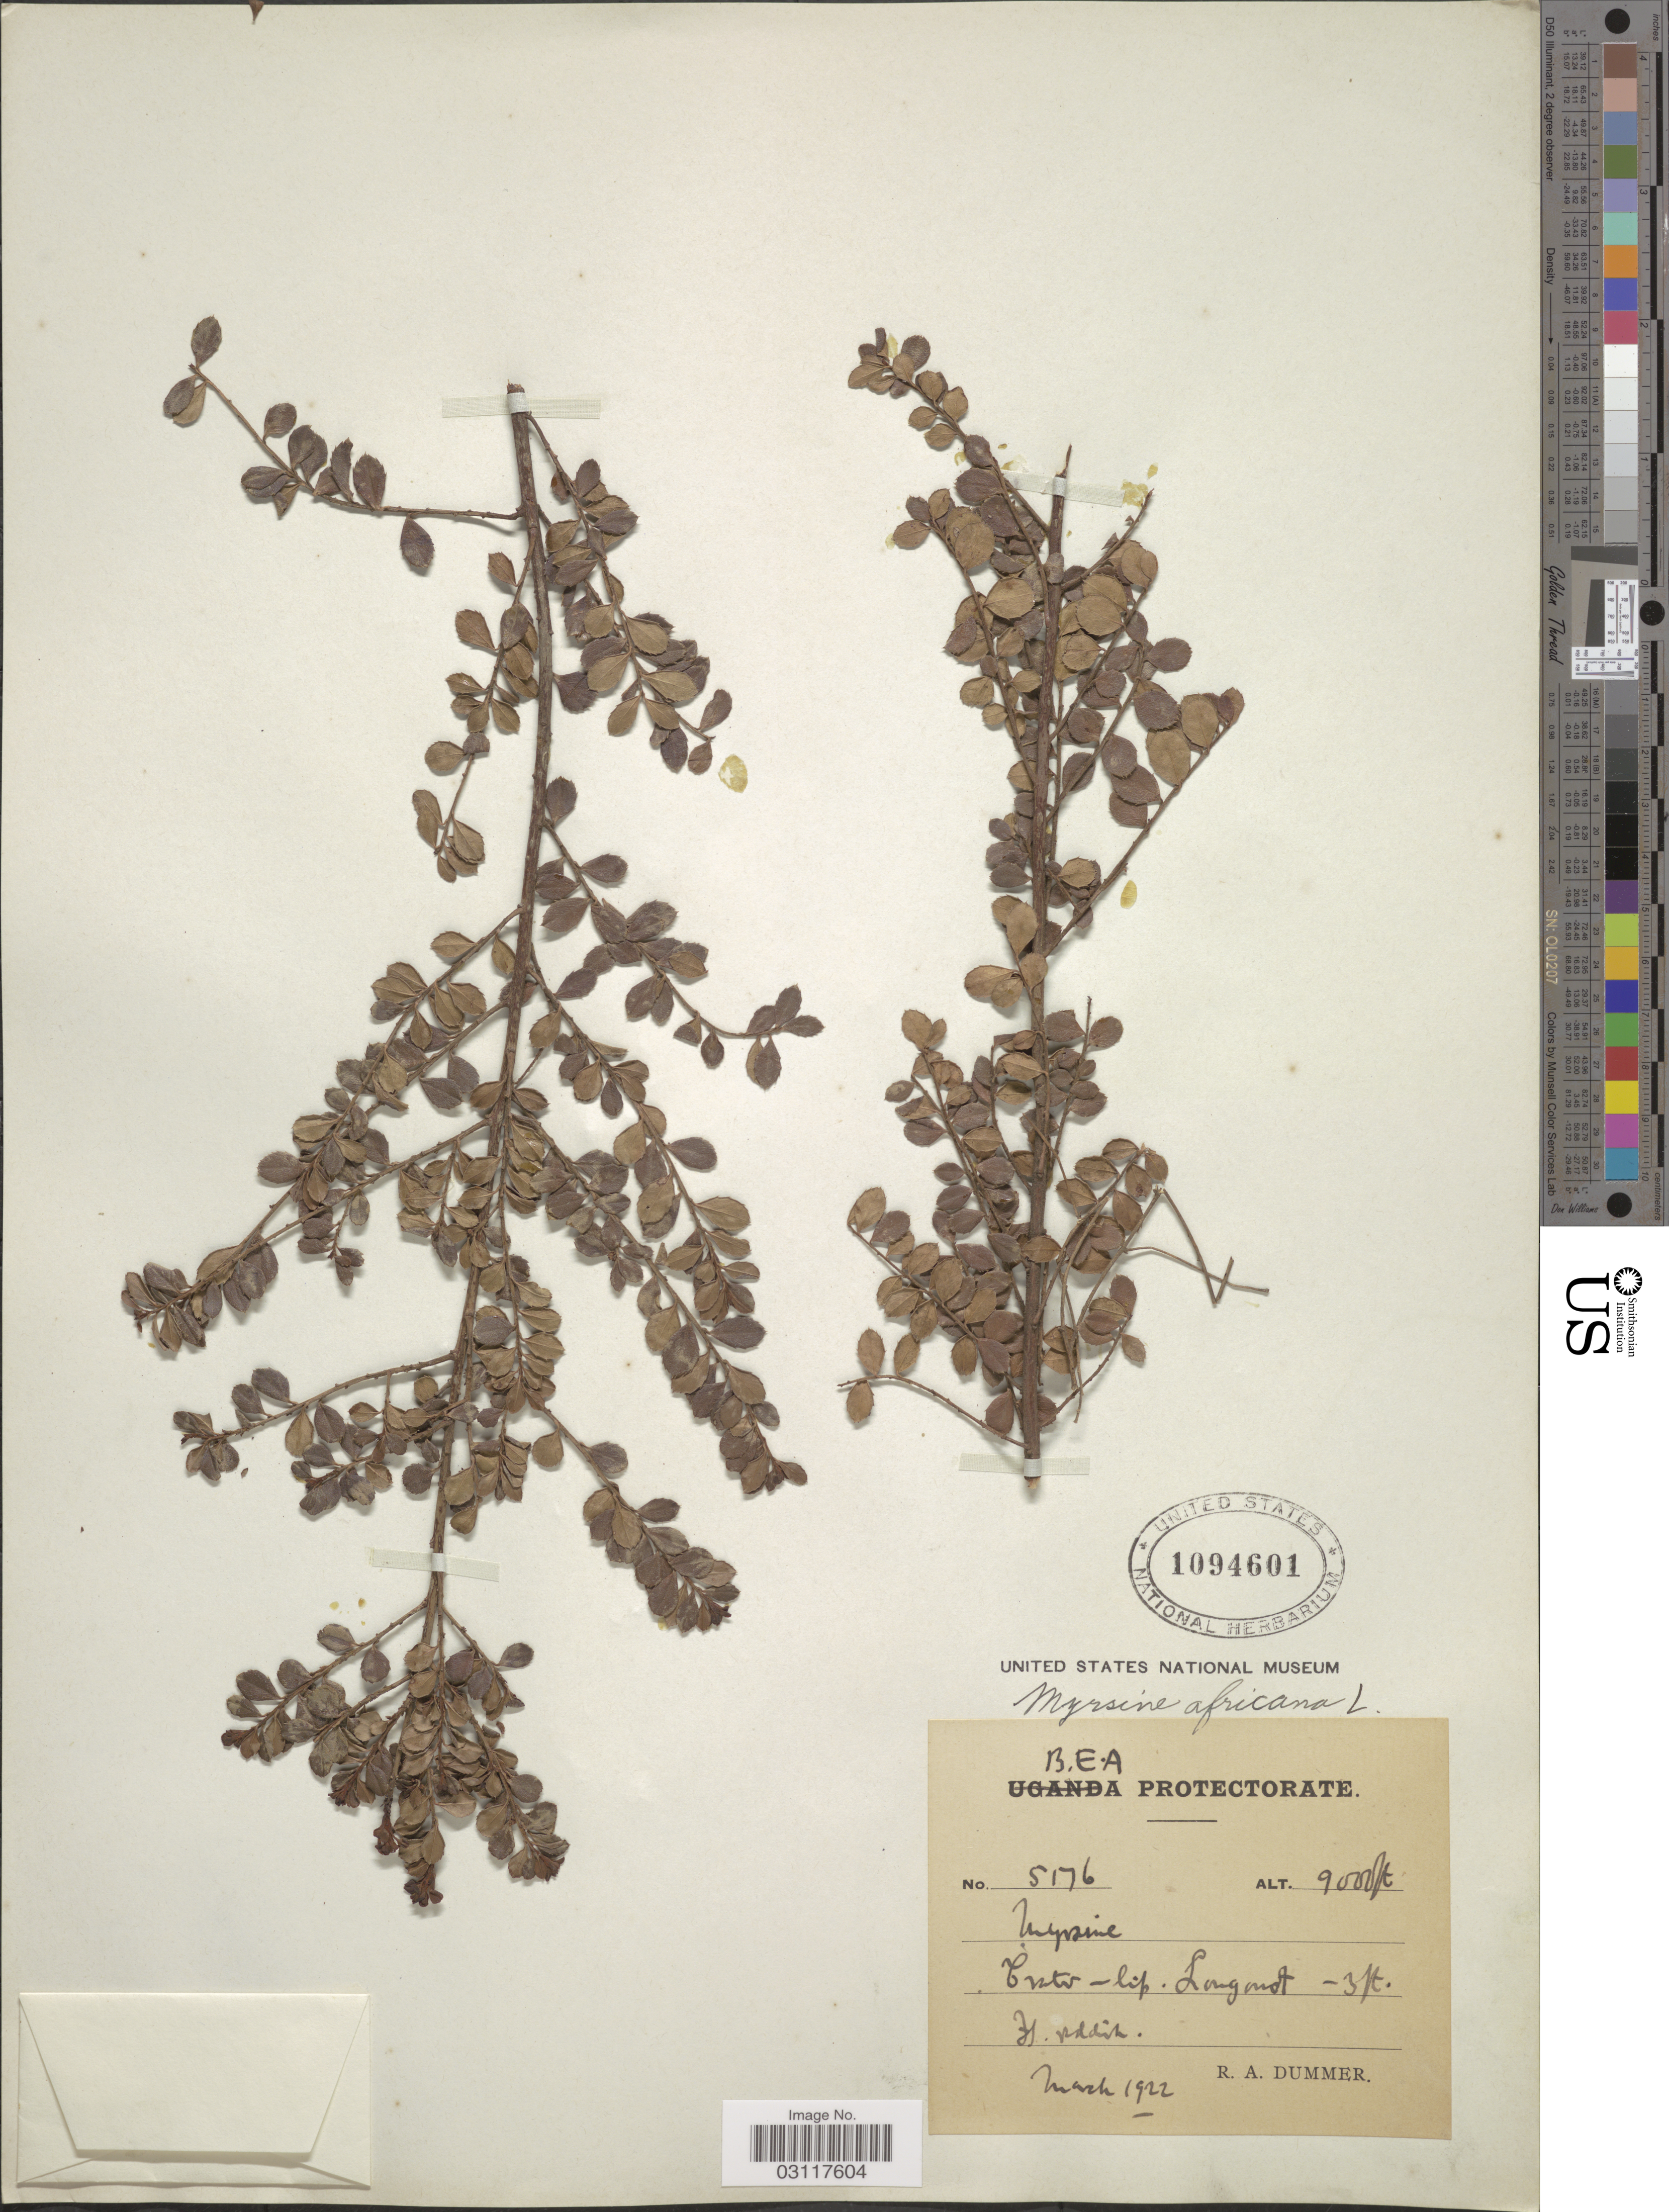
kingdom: Plantae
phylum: Tracheophyta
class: Magnoliopsida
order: Ericales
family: Primulaceae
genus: Myrsine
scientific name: Myrsine africana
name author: L.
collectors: R. Dümmer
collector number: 5176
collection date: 1922-03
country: Kenya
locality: B.E.A. Protectorate, Longondt [interpreted].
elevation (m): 2743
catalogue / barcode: US 1094601